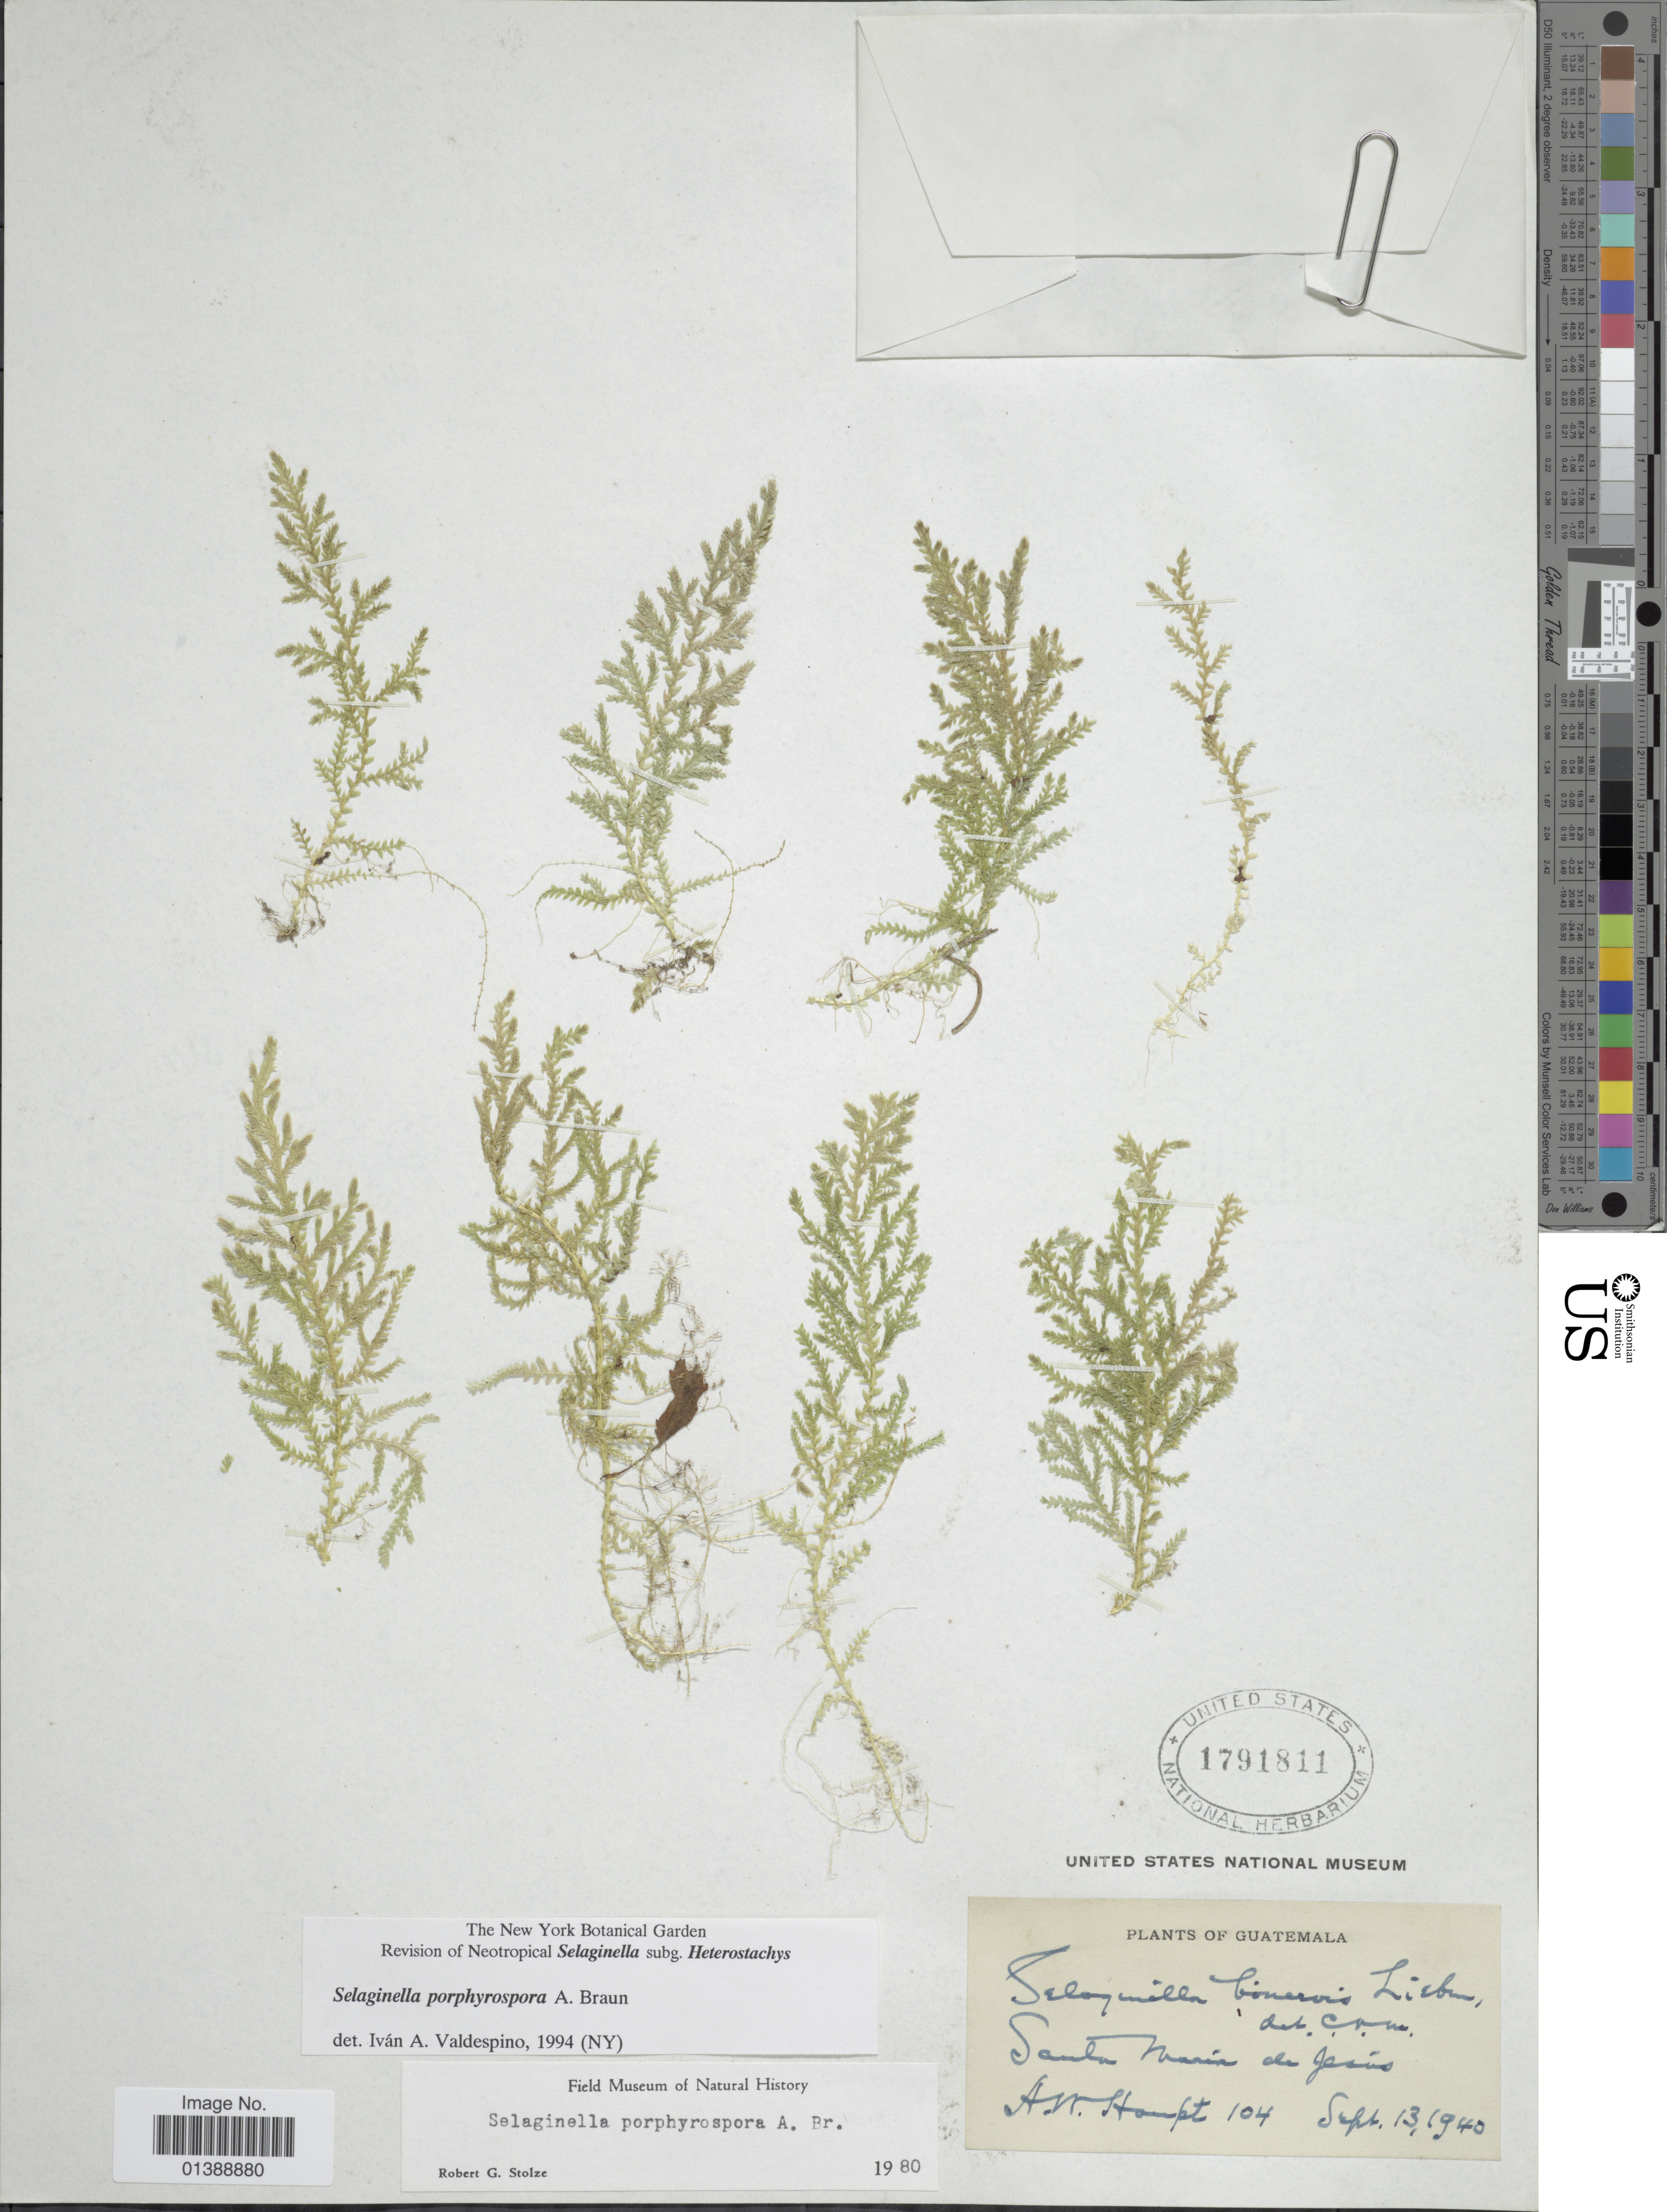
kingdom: Plantae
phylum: Tracheophyta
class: Lycopodiopsida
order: Selaginellales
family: Selaginellaceae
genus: Selaginella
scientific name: Selaginella porphyrospora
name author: A. Braun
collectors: A. Haupt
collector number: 104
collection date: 1940-09-13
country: Guatemala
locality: Santa Maria de Jesús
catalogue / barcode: US 1791811